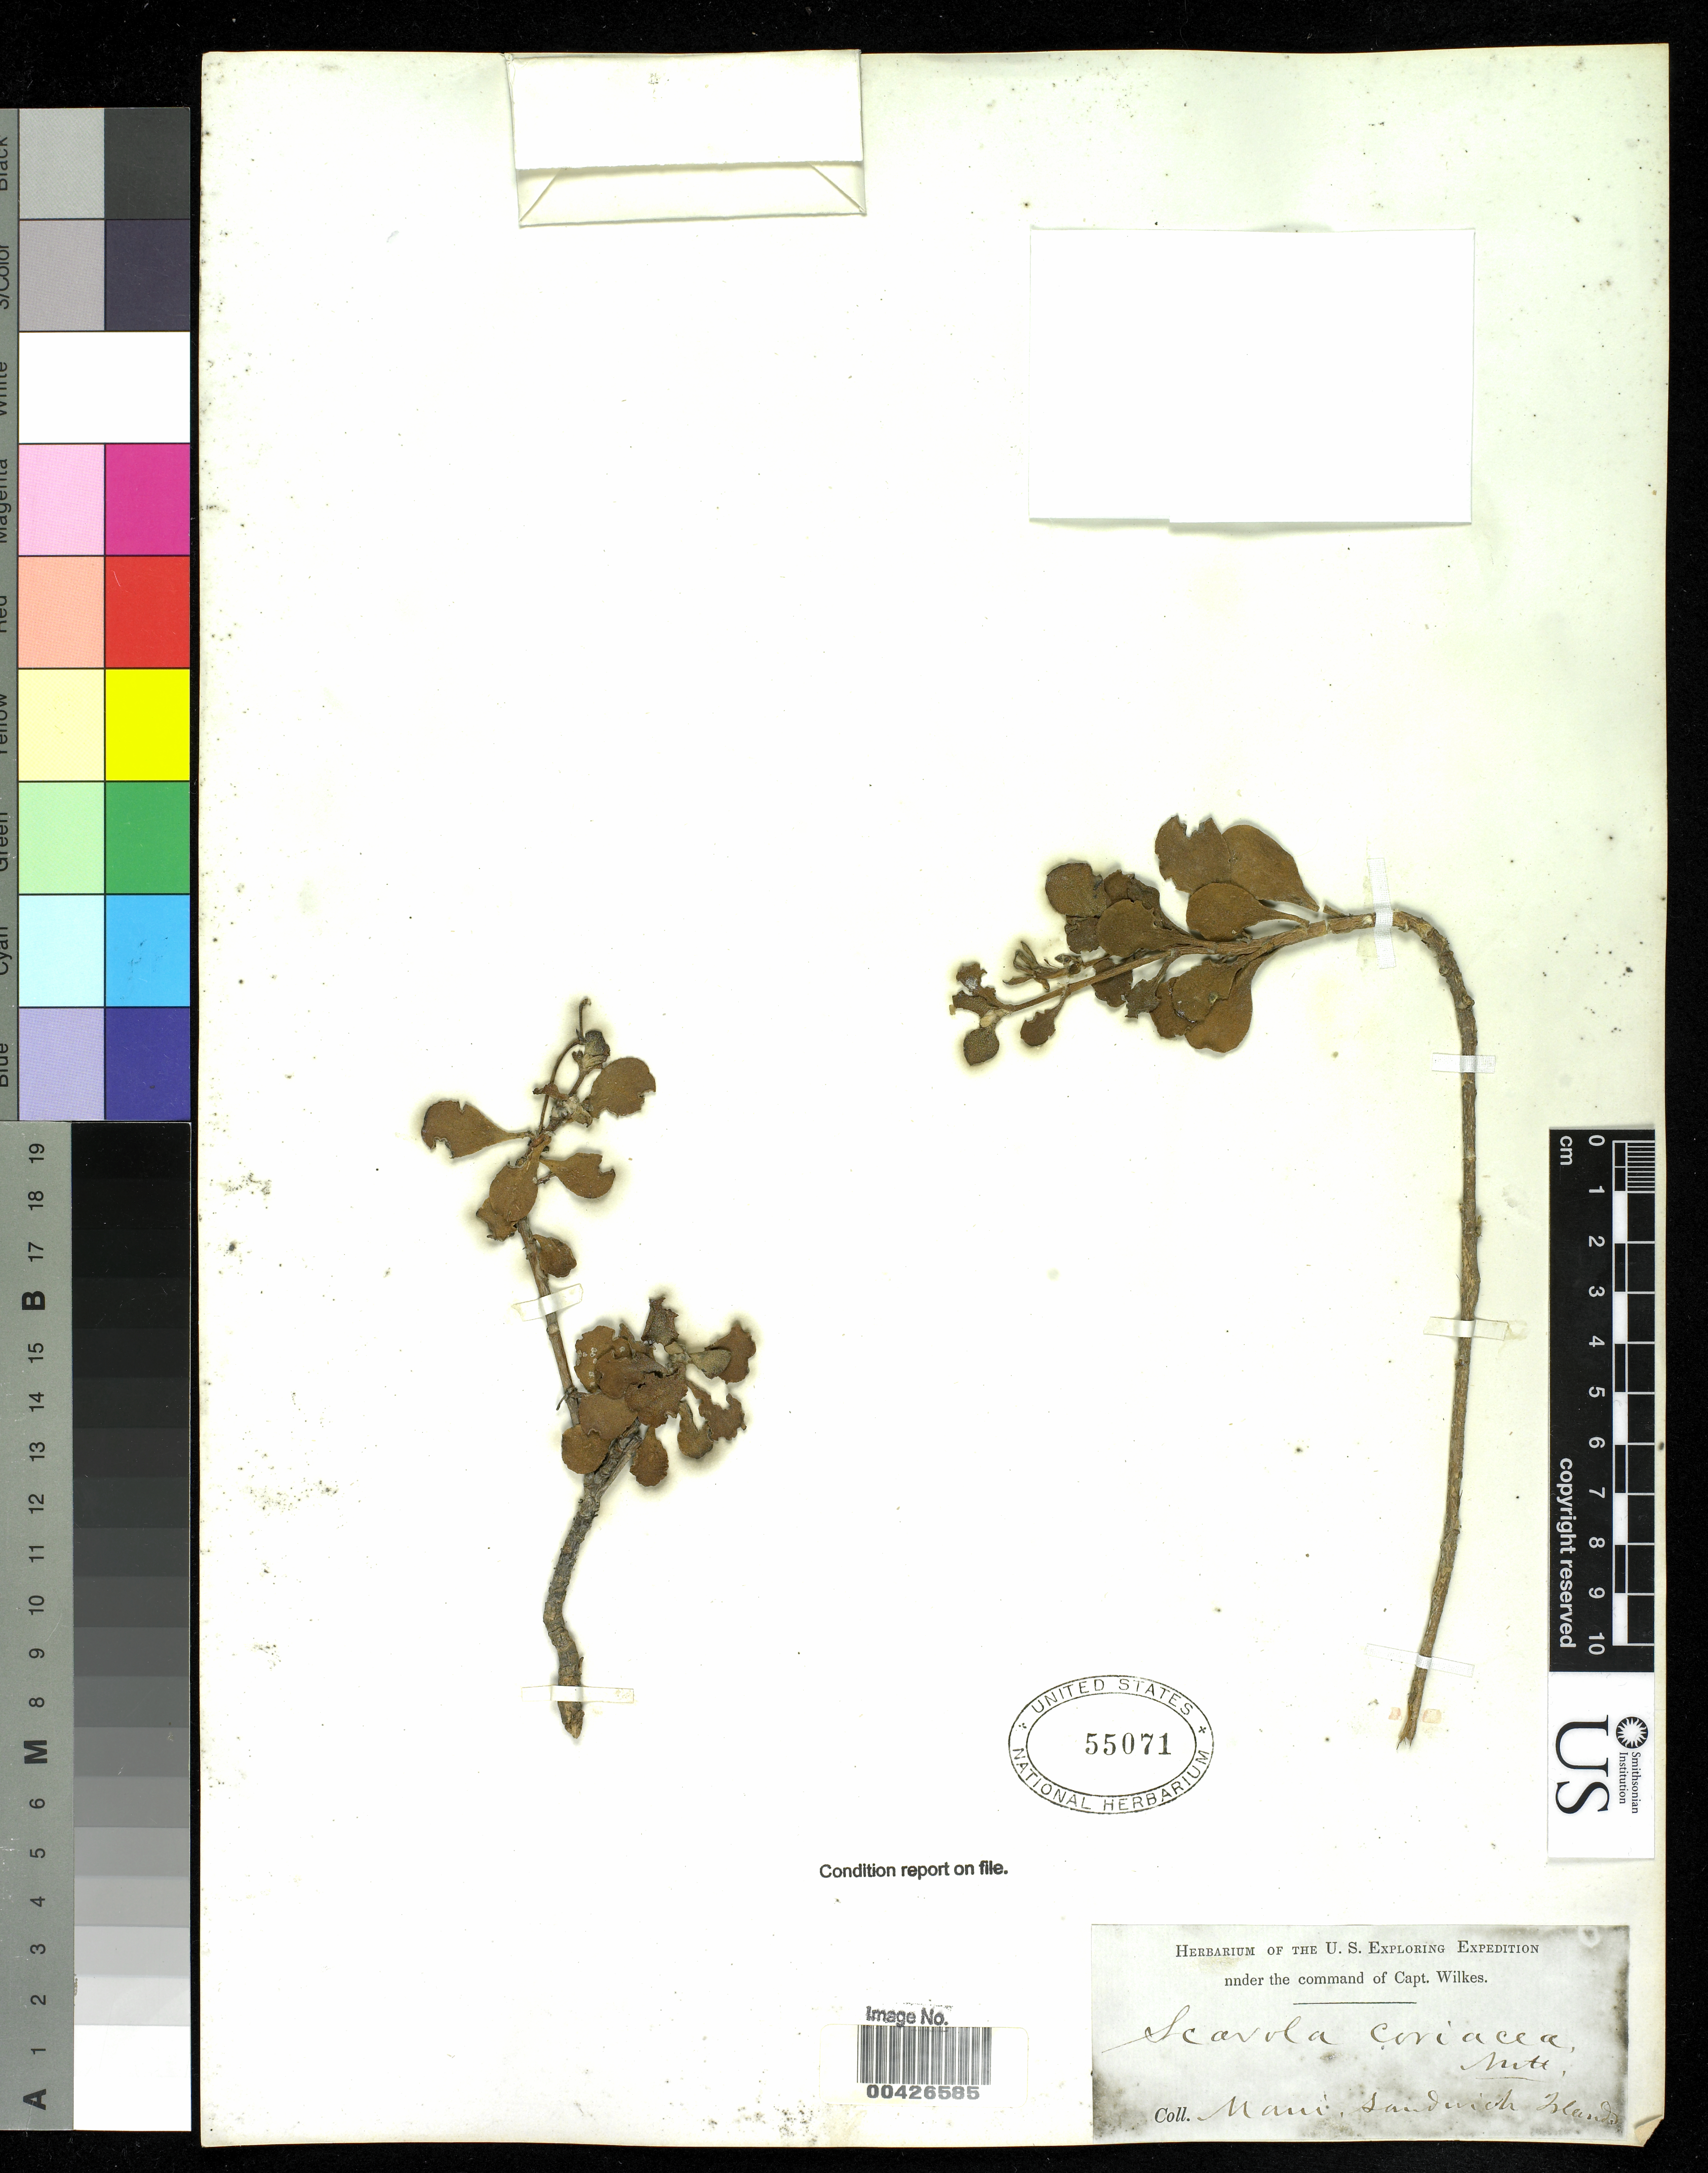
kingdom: Plantae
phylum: Tracheophyta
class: Magnoliopsida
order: Asterales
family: Goodeniaceae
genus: Scaevola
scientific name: Scaevola coriacea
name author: Nutt.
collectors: Wilkes Explor. Exped.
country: United States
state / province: Hawaii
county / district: Maui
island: Maui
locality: Maui, Sandwich Islands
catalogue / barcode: US 55071